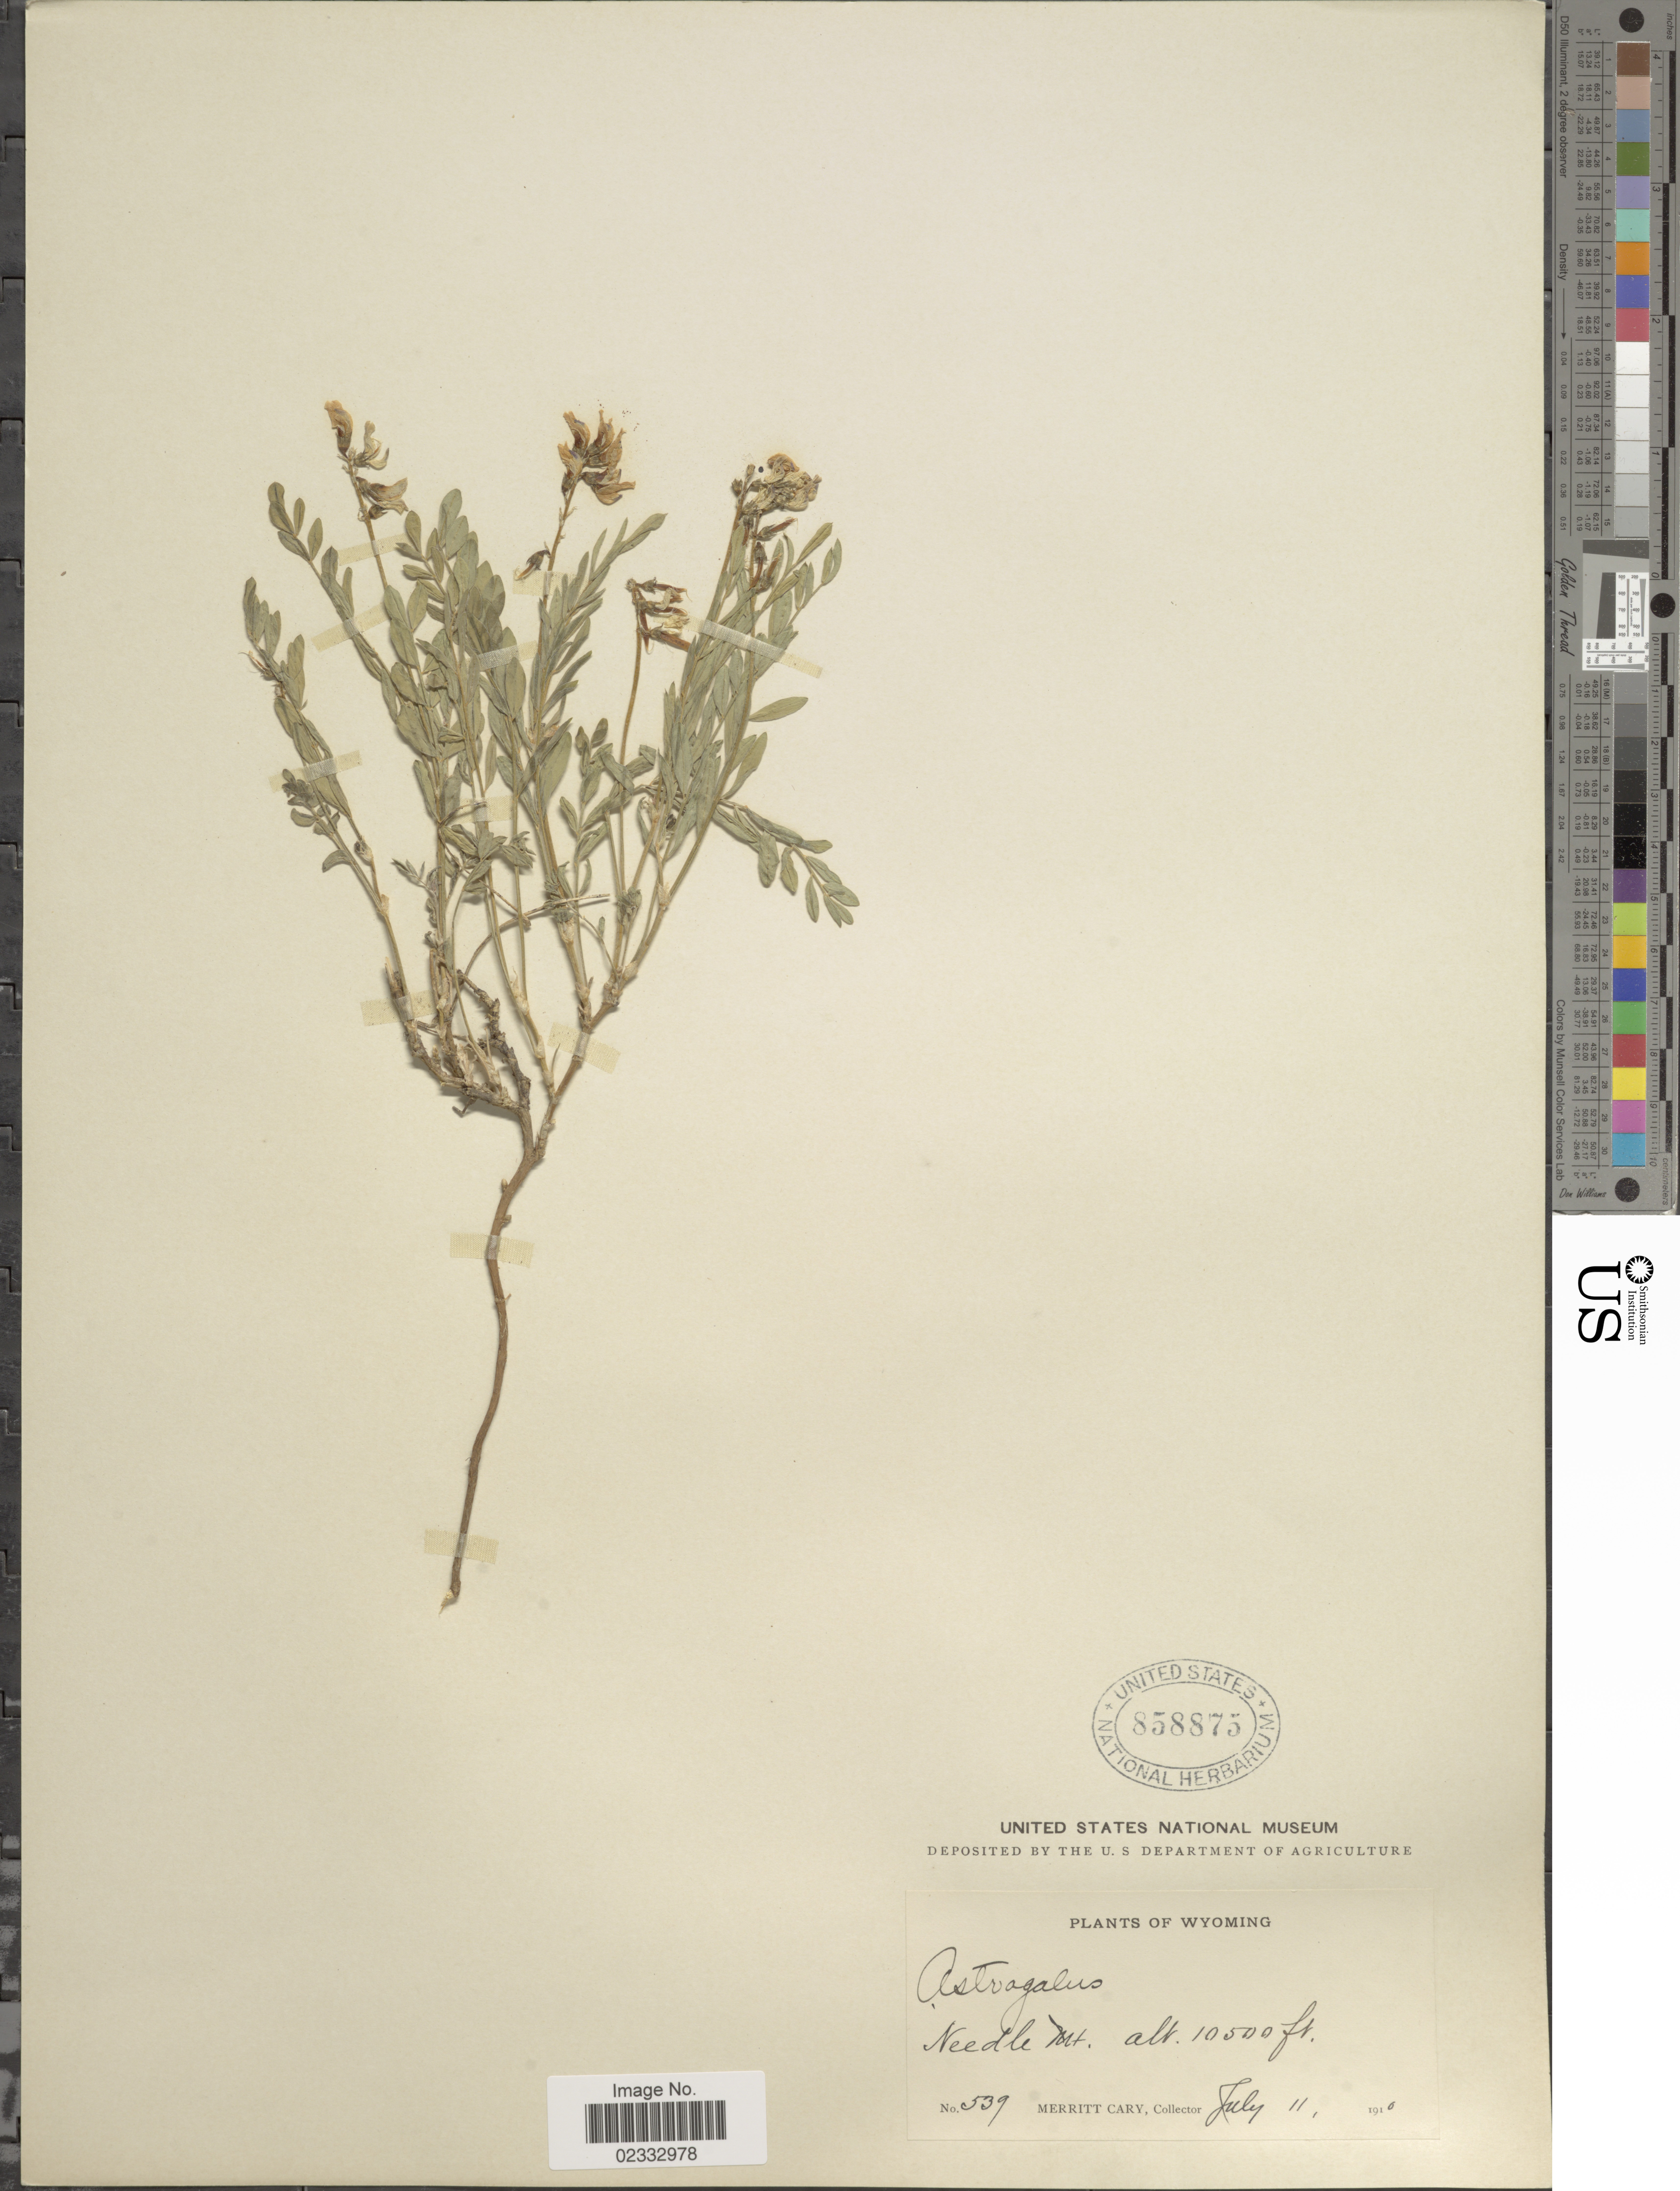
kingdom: Plantae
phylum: Tracheophyta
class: Magnoliopsida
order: Fabales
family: Fabaceae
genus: Astragalus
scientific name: Astragalus miser var. hylophilus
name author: (Rydb.) Barneby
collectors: M. Cary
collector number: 539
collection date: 1916-07-11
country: United States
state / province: Wyoming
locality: Neelde Mt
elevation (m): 3200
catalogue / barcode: US 858875